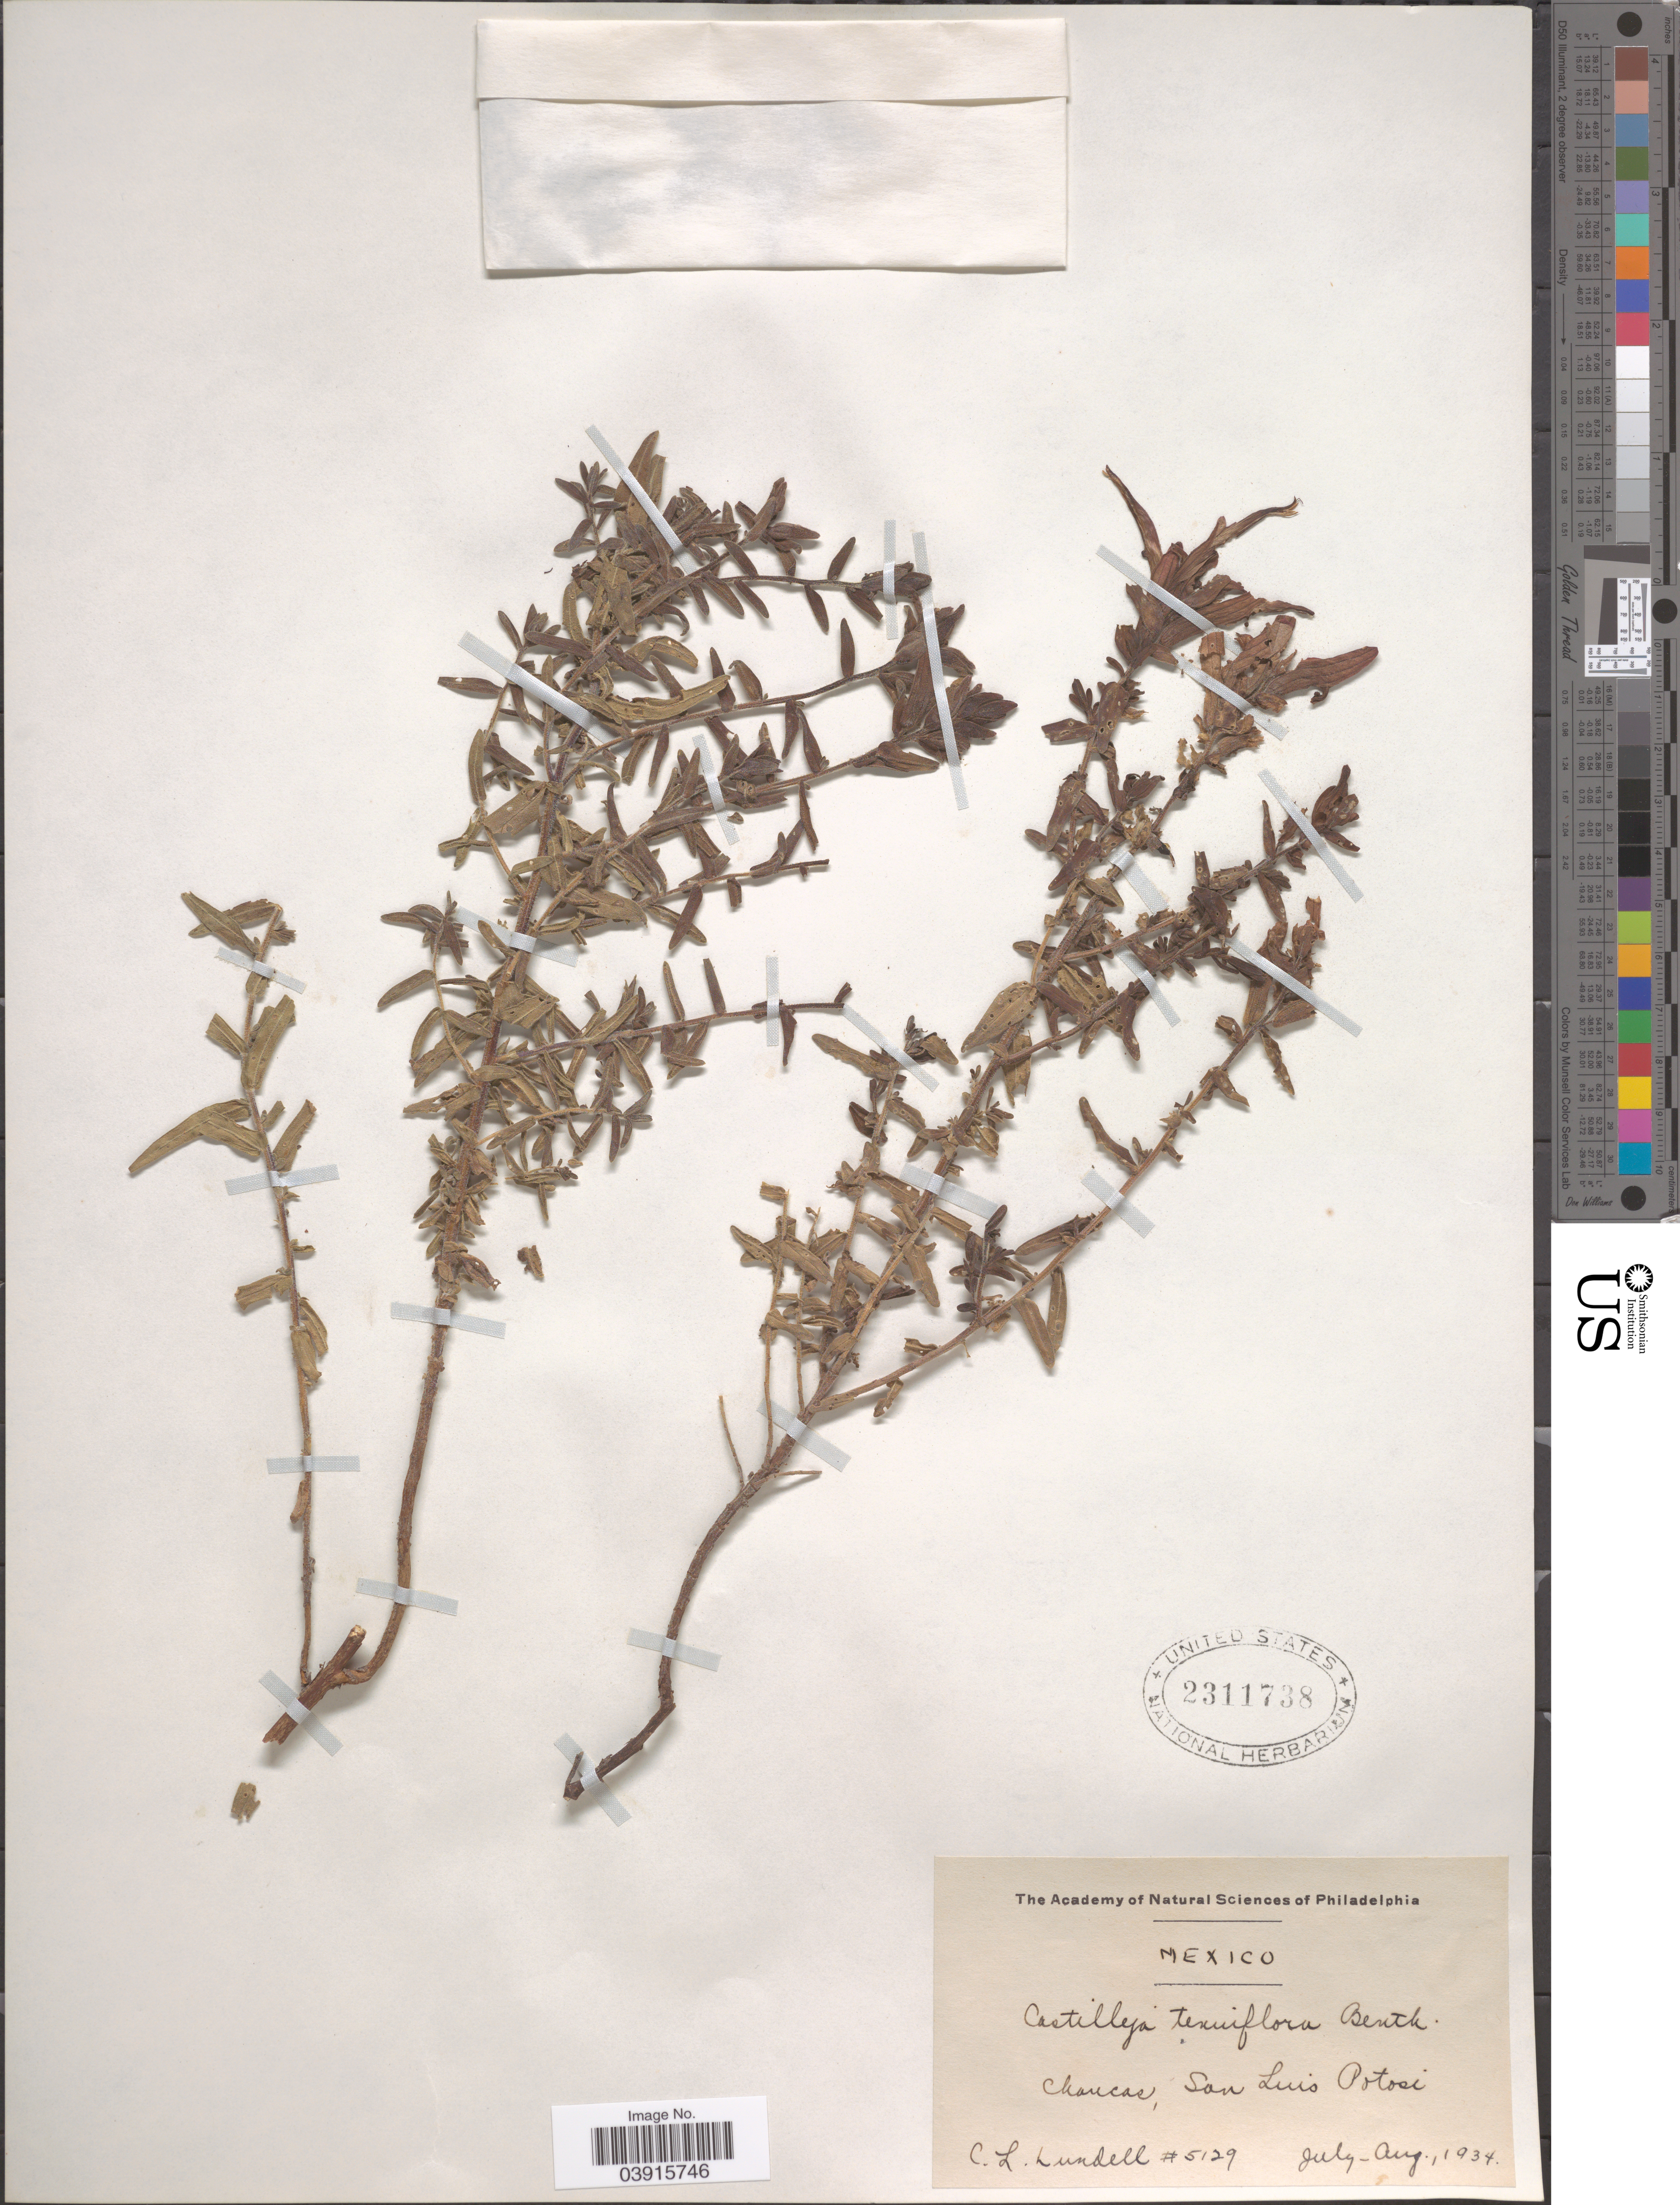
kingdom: Plantae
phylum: Tracheophyta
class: Magnoliopsida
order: Lamiales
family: Orobanchaceae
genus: Castilleja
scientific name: Castilleja tenuiflora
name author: Benth.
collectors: C. L. Lundell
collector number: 5129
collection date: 1934-07/1934-08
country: Mexico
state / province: San Luis Potosí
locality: Chaucas.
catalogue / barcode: US 2311738